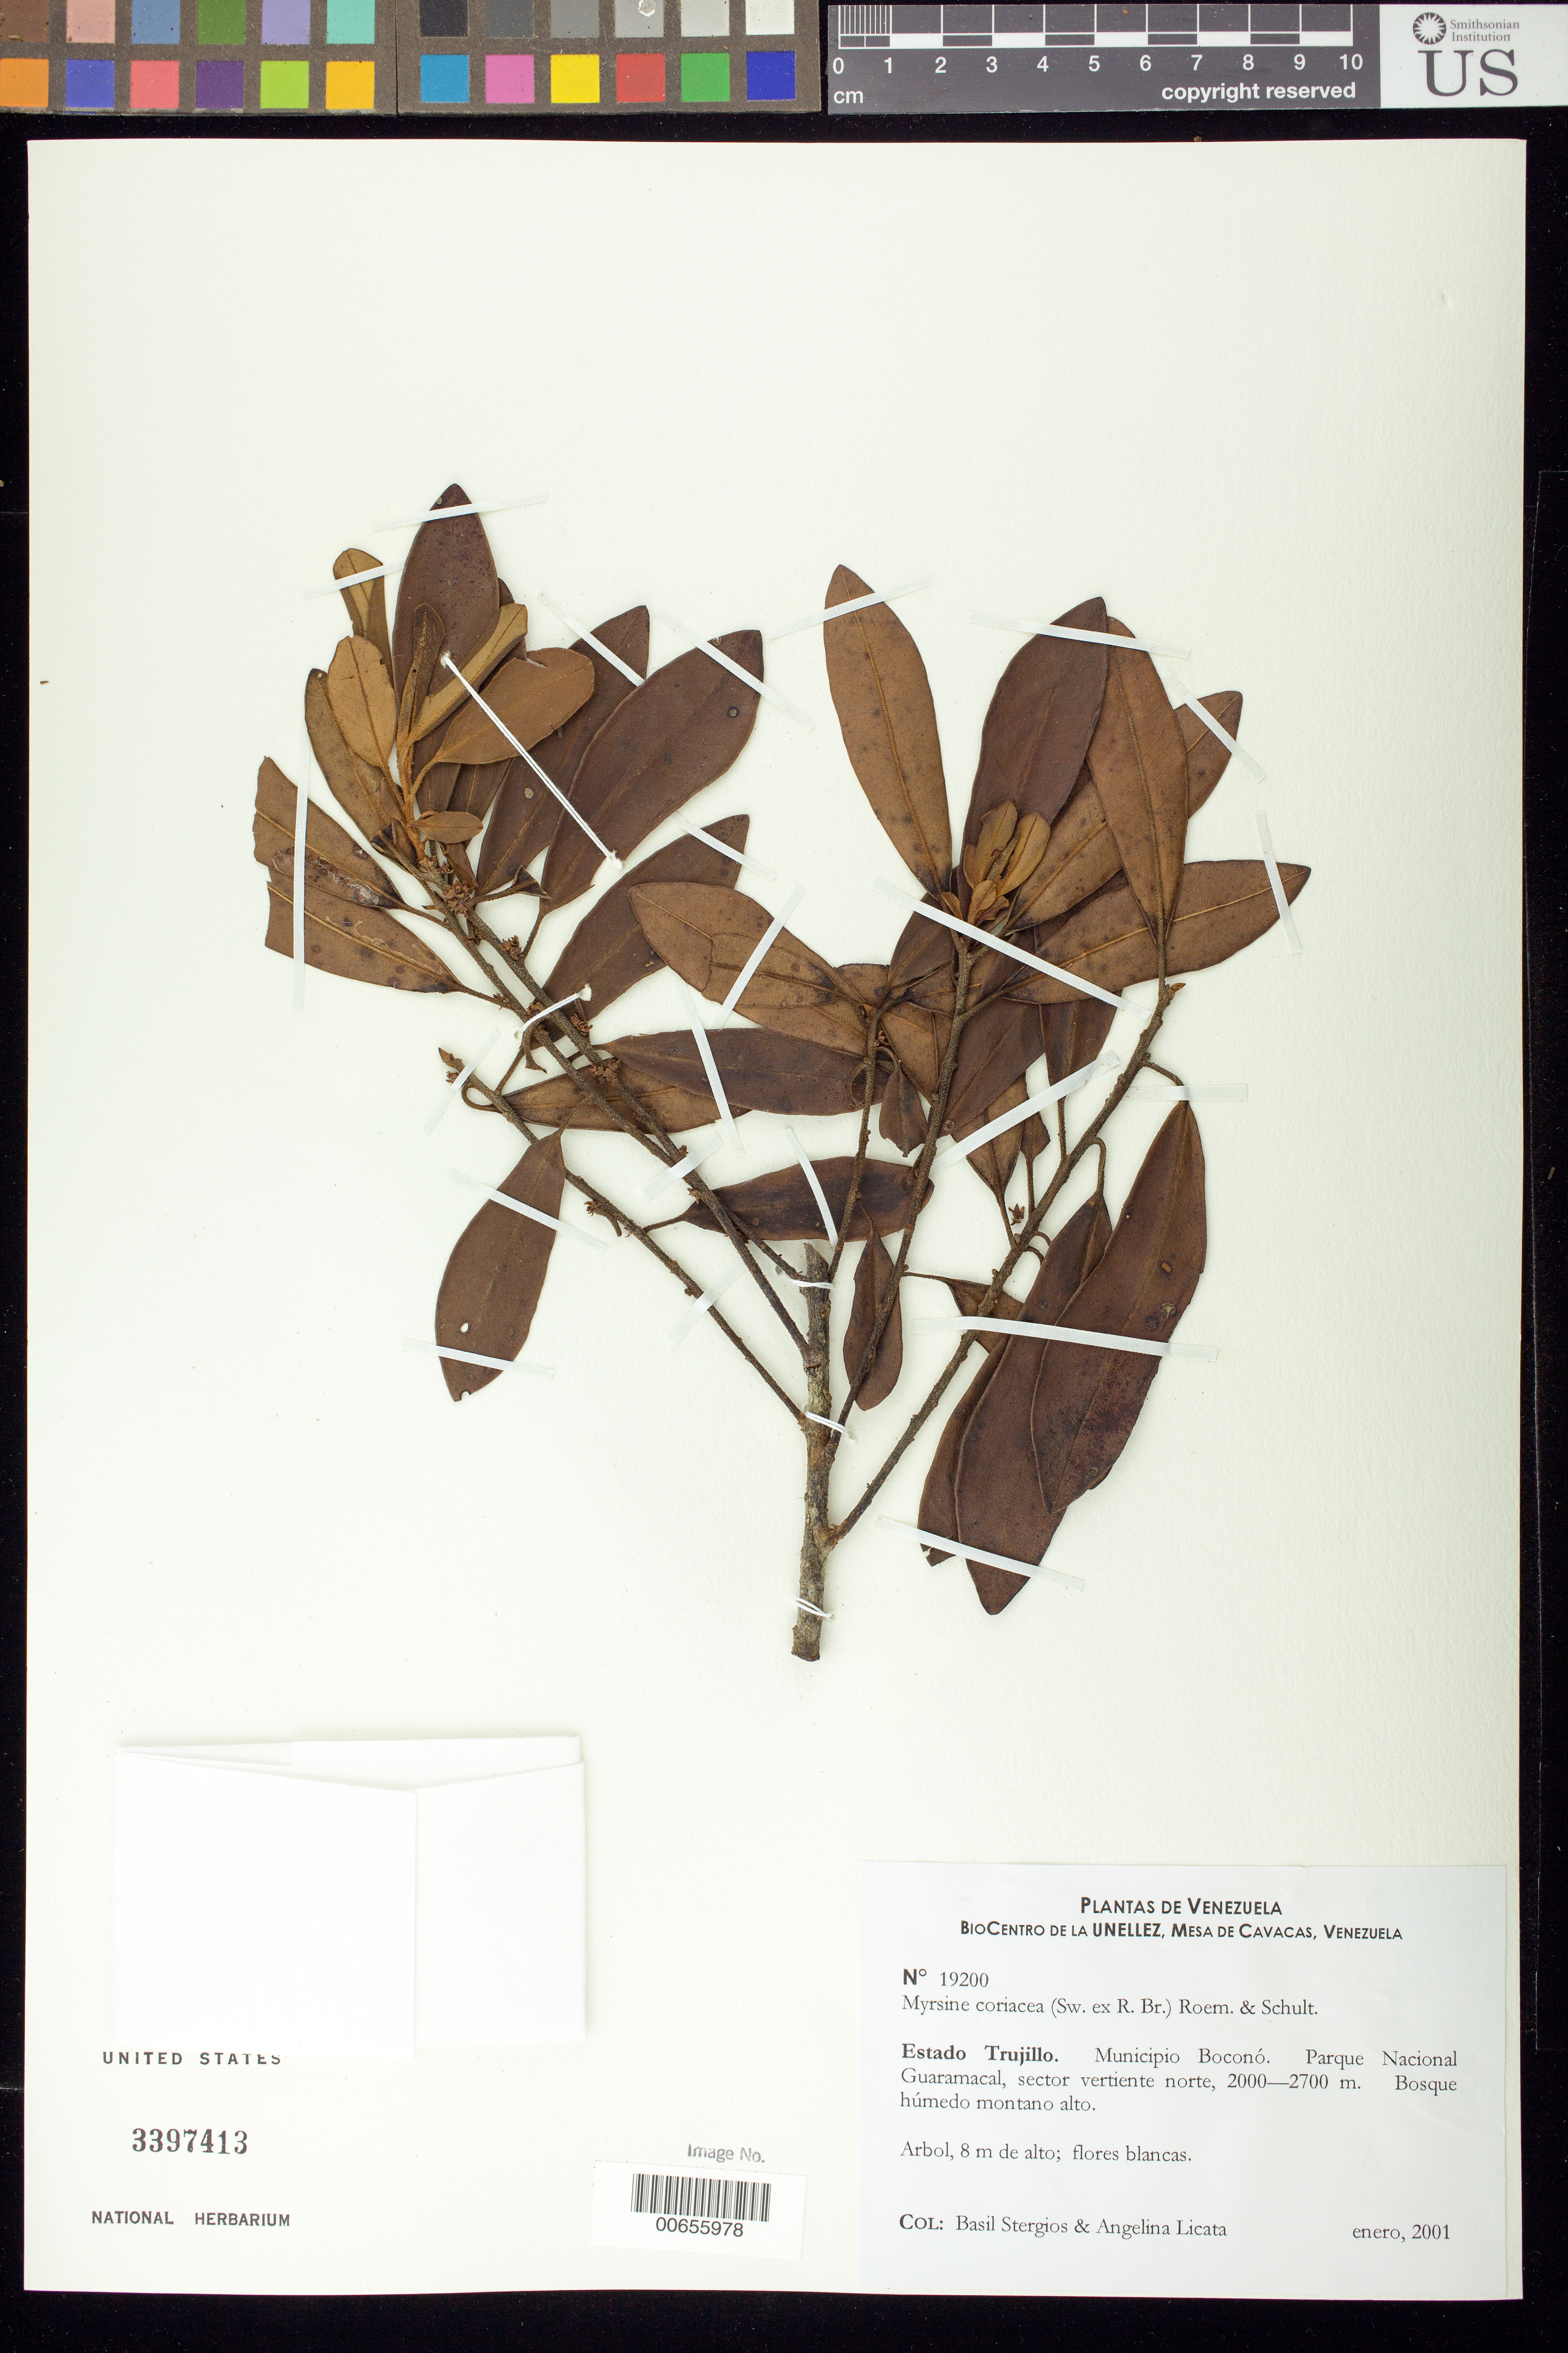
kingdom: Plantae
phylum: Tracheophyta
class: Magnoliopsida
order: Ericales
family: Primulaceae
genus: Myrsine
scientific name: Myrsine coriacea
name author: (Sw.) R. Br. ex Roem. & Schult.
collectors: B. G. Stergios & A. Licata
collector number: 19200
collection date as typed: Jan 2001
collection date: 2001-01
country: Venezuela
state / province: Trujillo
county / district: Boconó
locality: Parque Nacional Guaramacal, vertiente N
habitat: Bosque húmedo montano alto.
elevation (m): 2000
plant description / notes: CTES, PORT, US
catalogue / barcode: US 3397413